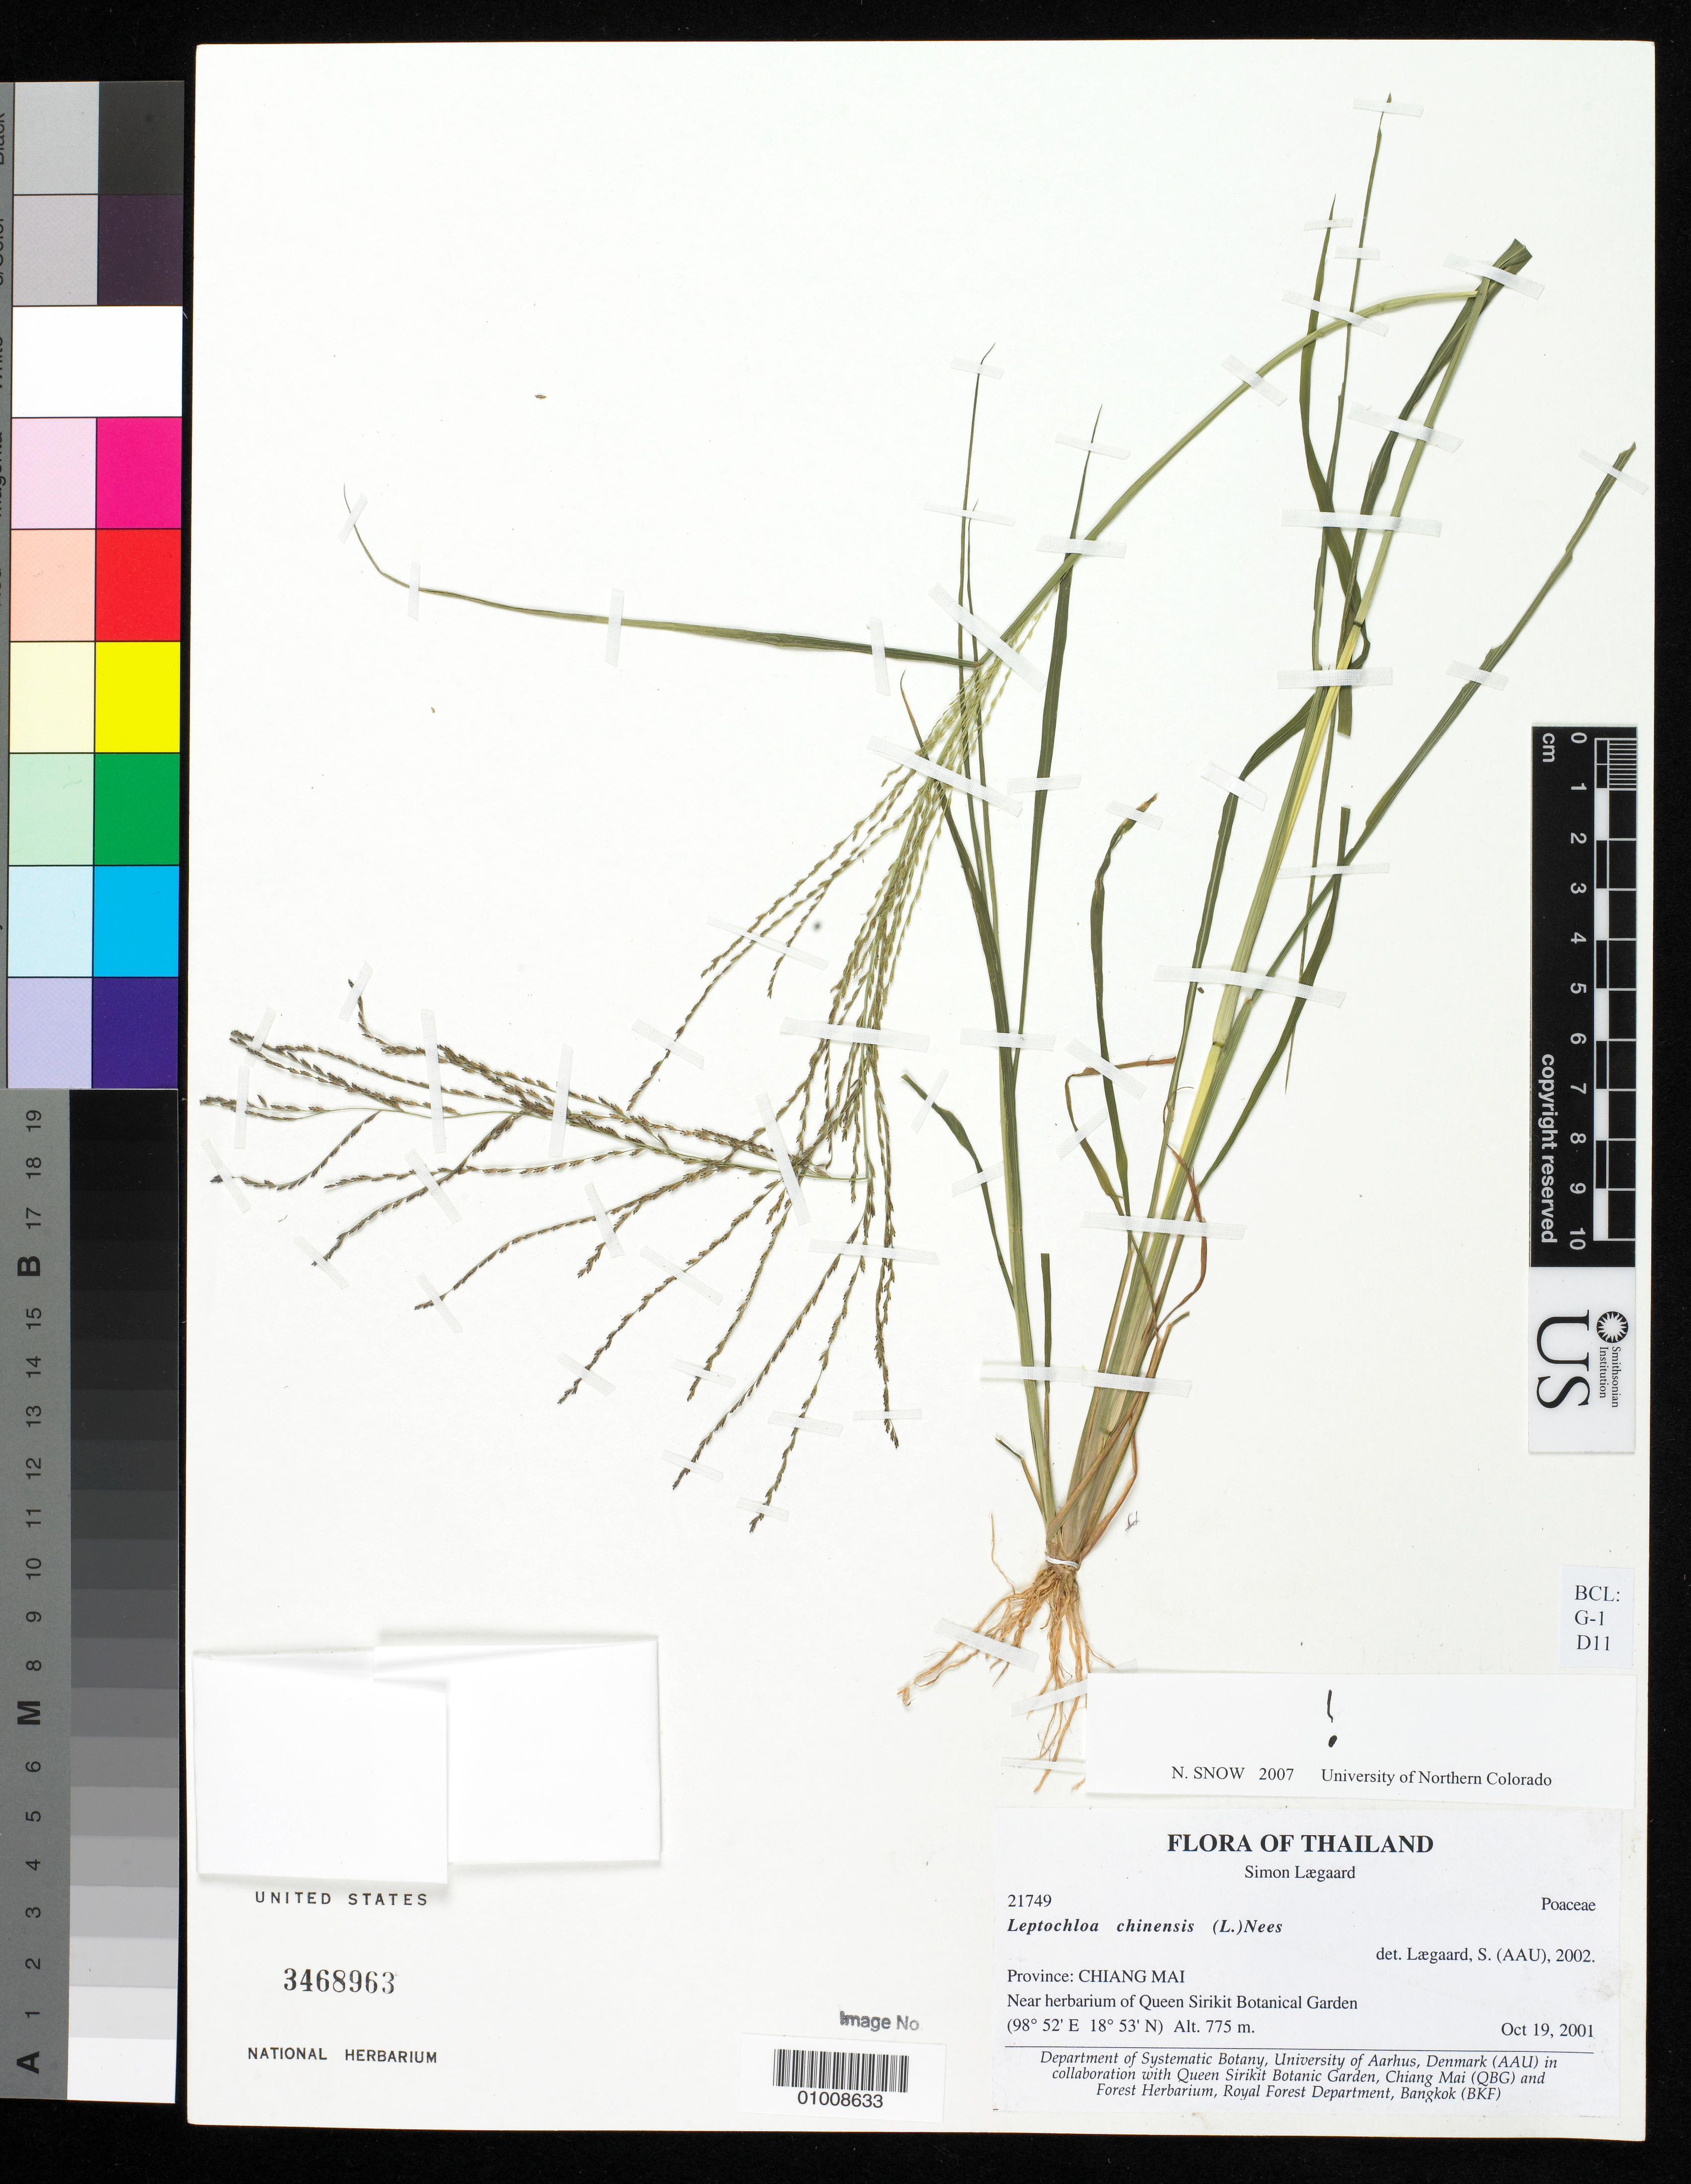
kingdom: Plantae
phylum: Tracheophyta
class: Liliopsida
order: Poales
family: Poaceae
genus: Leptochloa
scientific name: Leptochloa chinensis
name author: (L.) Nees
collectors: S. Lægaard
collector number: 21749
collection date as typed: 19 Oct 2001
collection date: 2001-10-19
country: Thailand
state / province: Chiang Mai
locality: Near herbarium of Queen Sirikit Botanical Garden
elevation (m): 775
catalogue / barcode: US 3468963